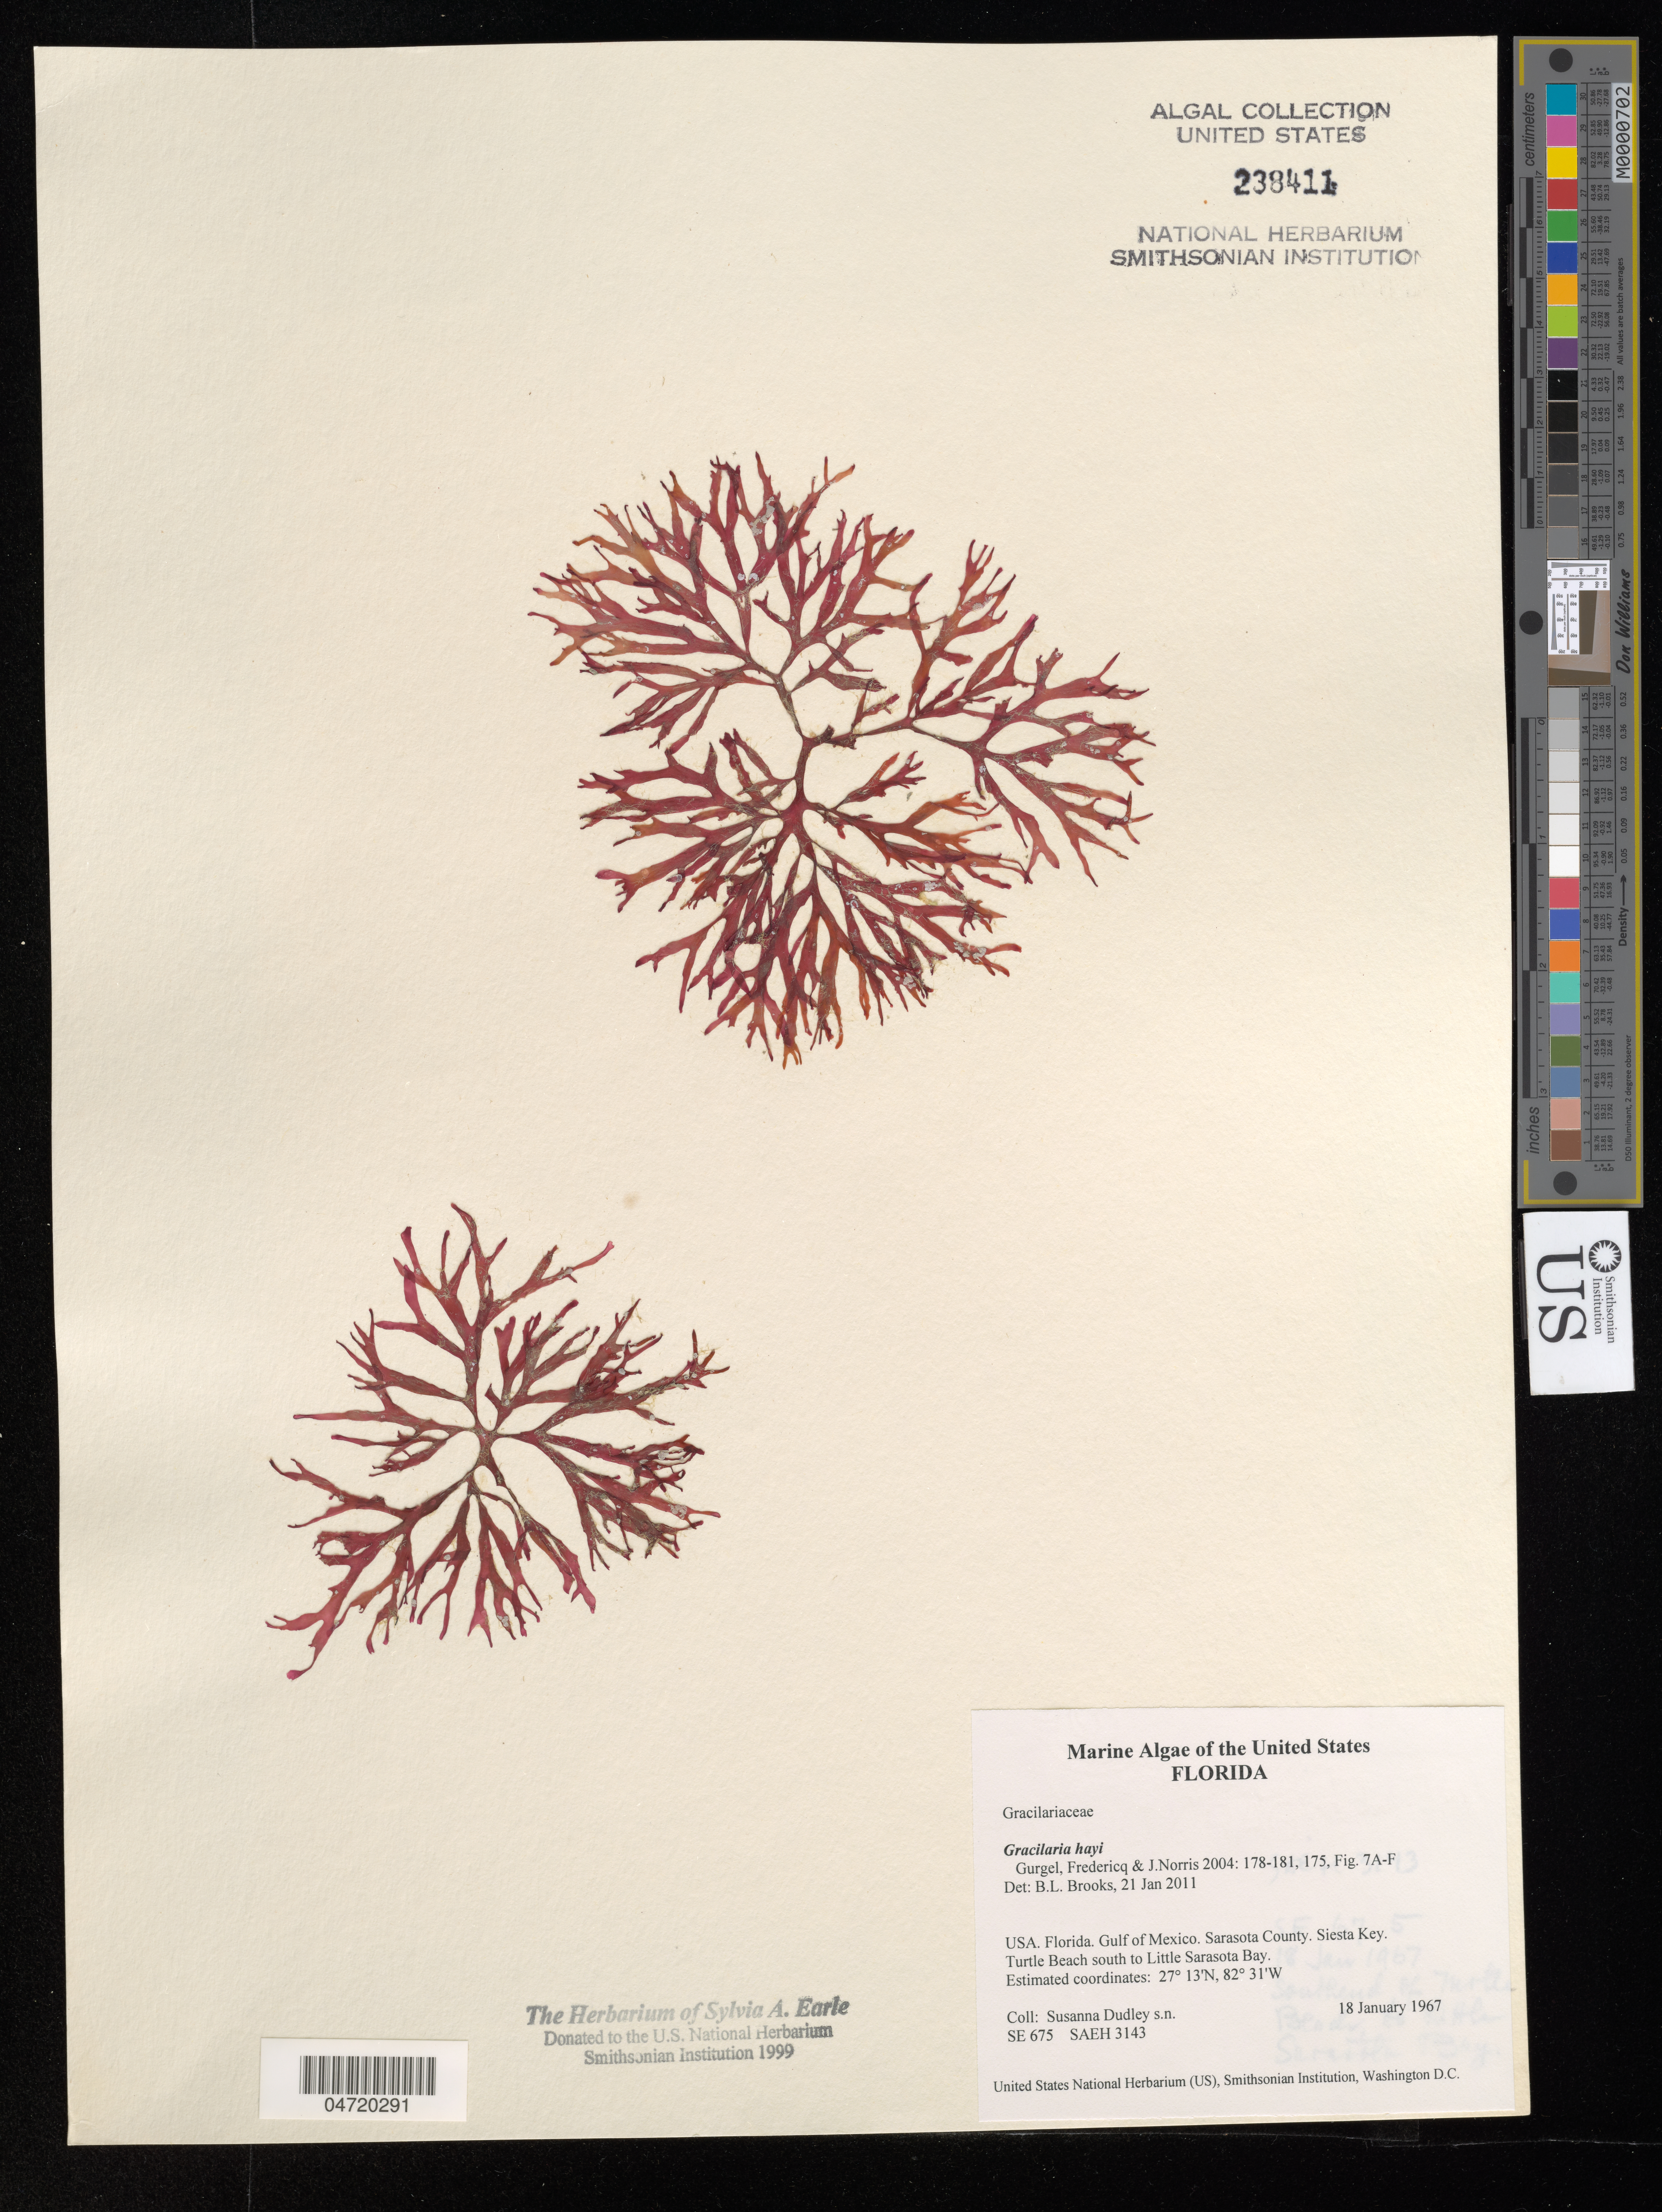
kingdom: Plantae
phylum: Rhodophyta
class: Florideophyceae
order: Gracilariales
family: Gracilariaceae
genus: Gracilaria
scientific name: Gracilaria hayi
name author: Gurgel et al. in I.A. Abbott & McDermid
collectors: S. Dudley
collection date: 1967-01-18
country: United States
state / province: Florida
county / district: Sarasota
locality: Gulf of Mexico. Sarasota County. Siesta Key. Turtle Beach south to Little Sarasota Bay.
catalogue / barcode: US 238411